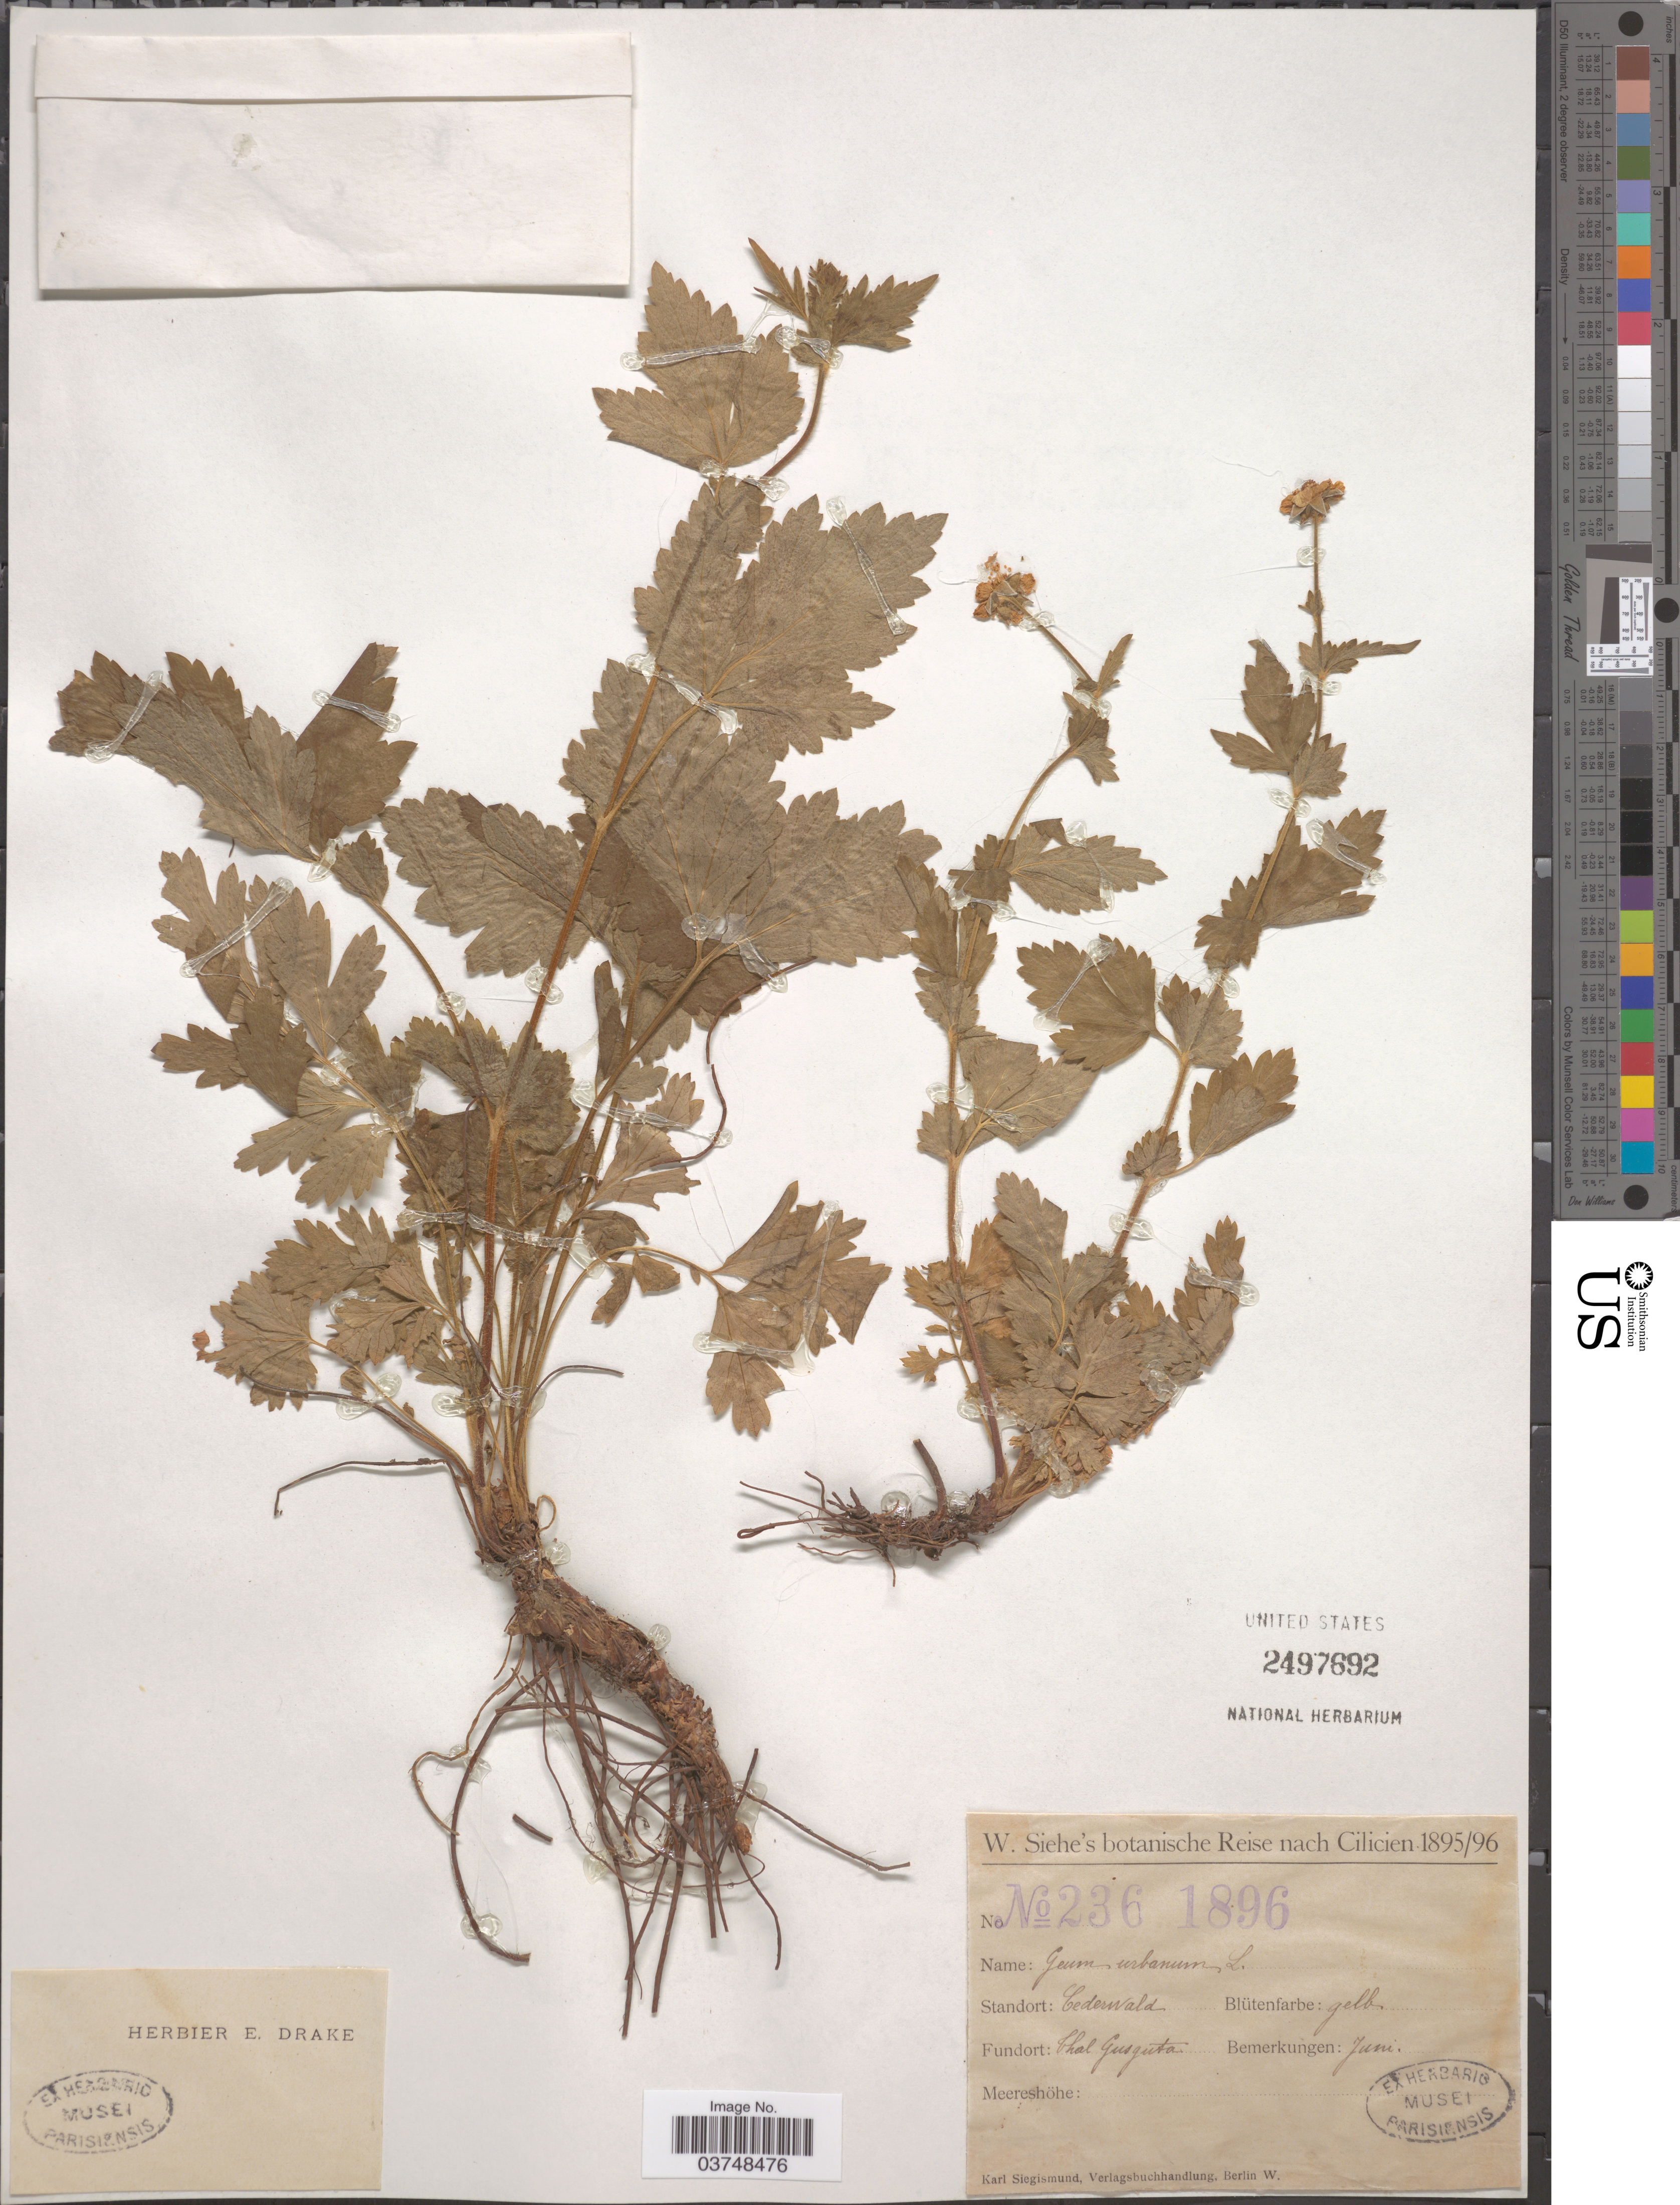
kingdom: Plantae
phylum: Tracheophyta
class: Magnoliopsida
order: Rosales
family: Rosaceae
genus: Geum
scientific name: Geum urbanum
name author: L.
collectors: W. Siehe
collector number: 236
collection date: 1896-06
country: Turkey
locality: Cilicien, Cederwald, Thal Gusguta.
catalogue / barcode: US 2497692